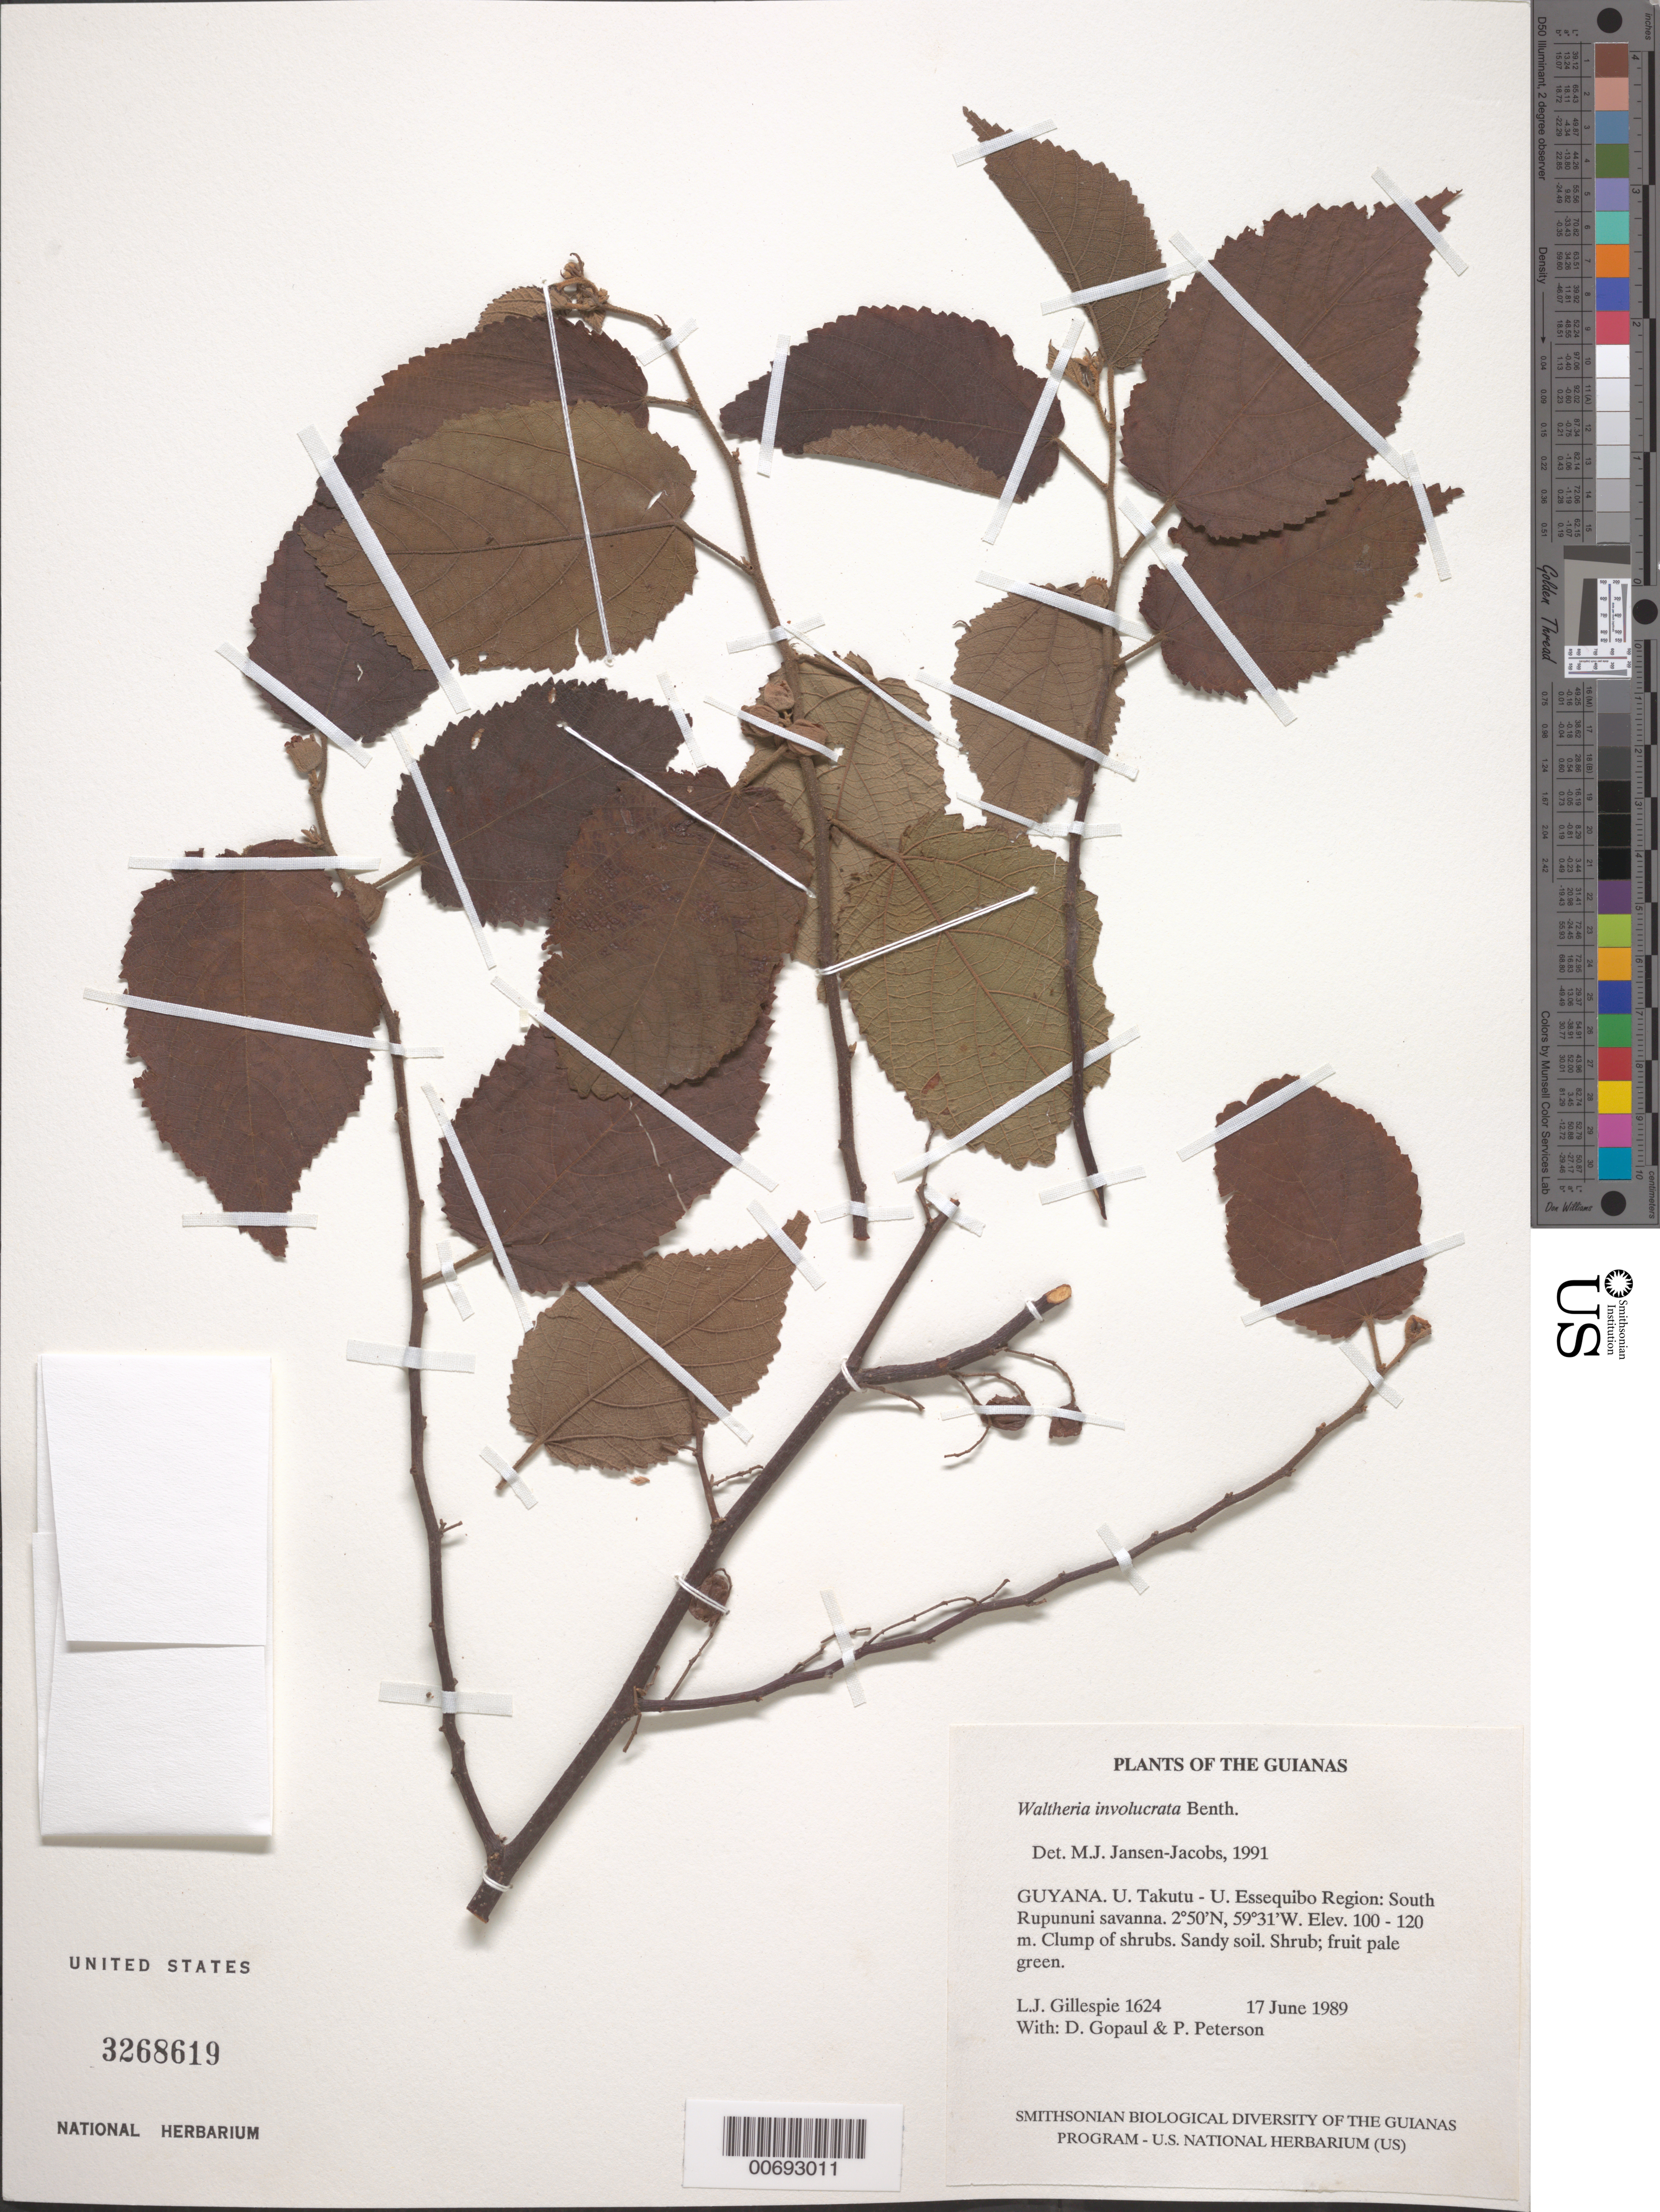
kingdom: Plantae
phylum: Tracheophyta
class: Magnoliopsida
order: Malvales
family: Malvaceae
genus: Waltheria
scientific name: Waltheria involucrata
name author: Benth.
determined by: Jansen-Jacobs, M. J., (U), Nationaal Herbarium Nederland, Utrecht University branch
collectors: L. J. Gillespie, D. Gopaul & P. M. Peterson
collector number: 1624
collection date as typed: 17 June 1989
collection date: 1989-06-17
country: Guyana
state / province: U. Takutu-U. Essequibo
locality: South Rupununi savanna, Dadanawa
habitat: Clump of shrubs. Sandy soil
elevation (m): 100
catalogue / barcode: US 3268619